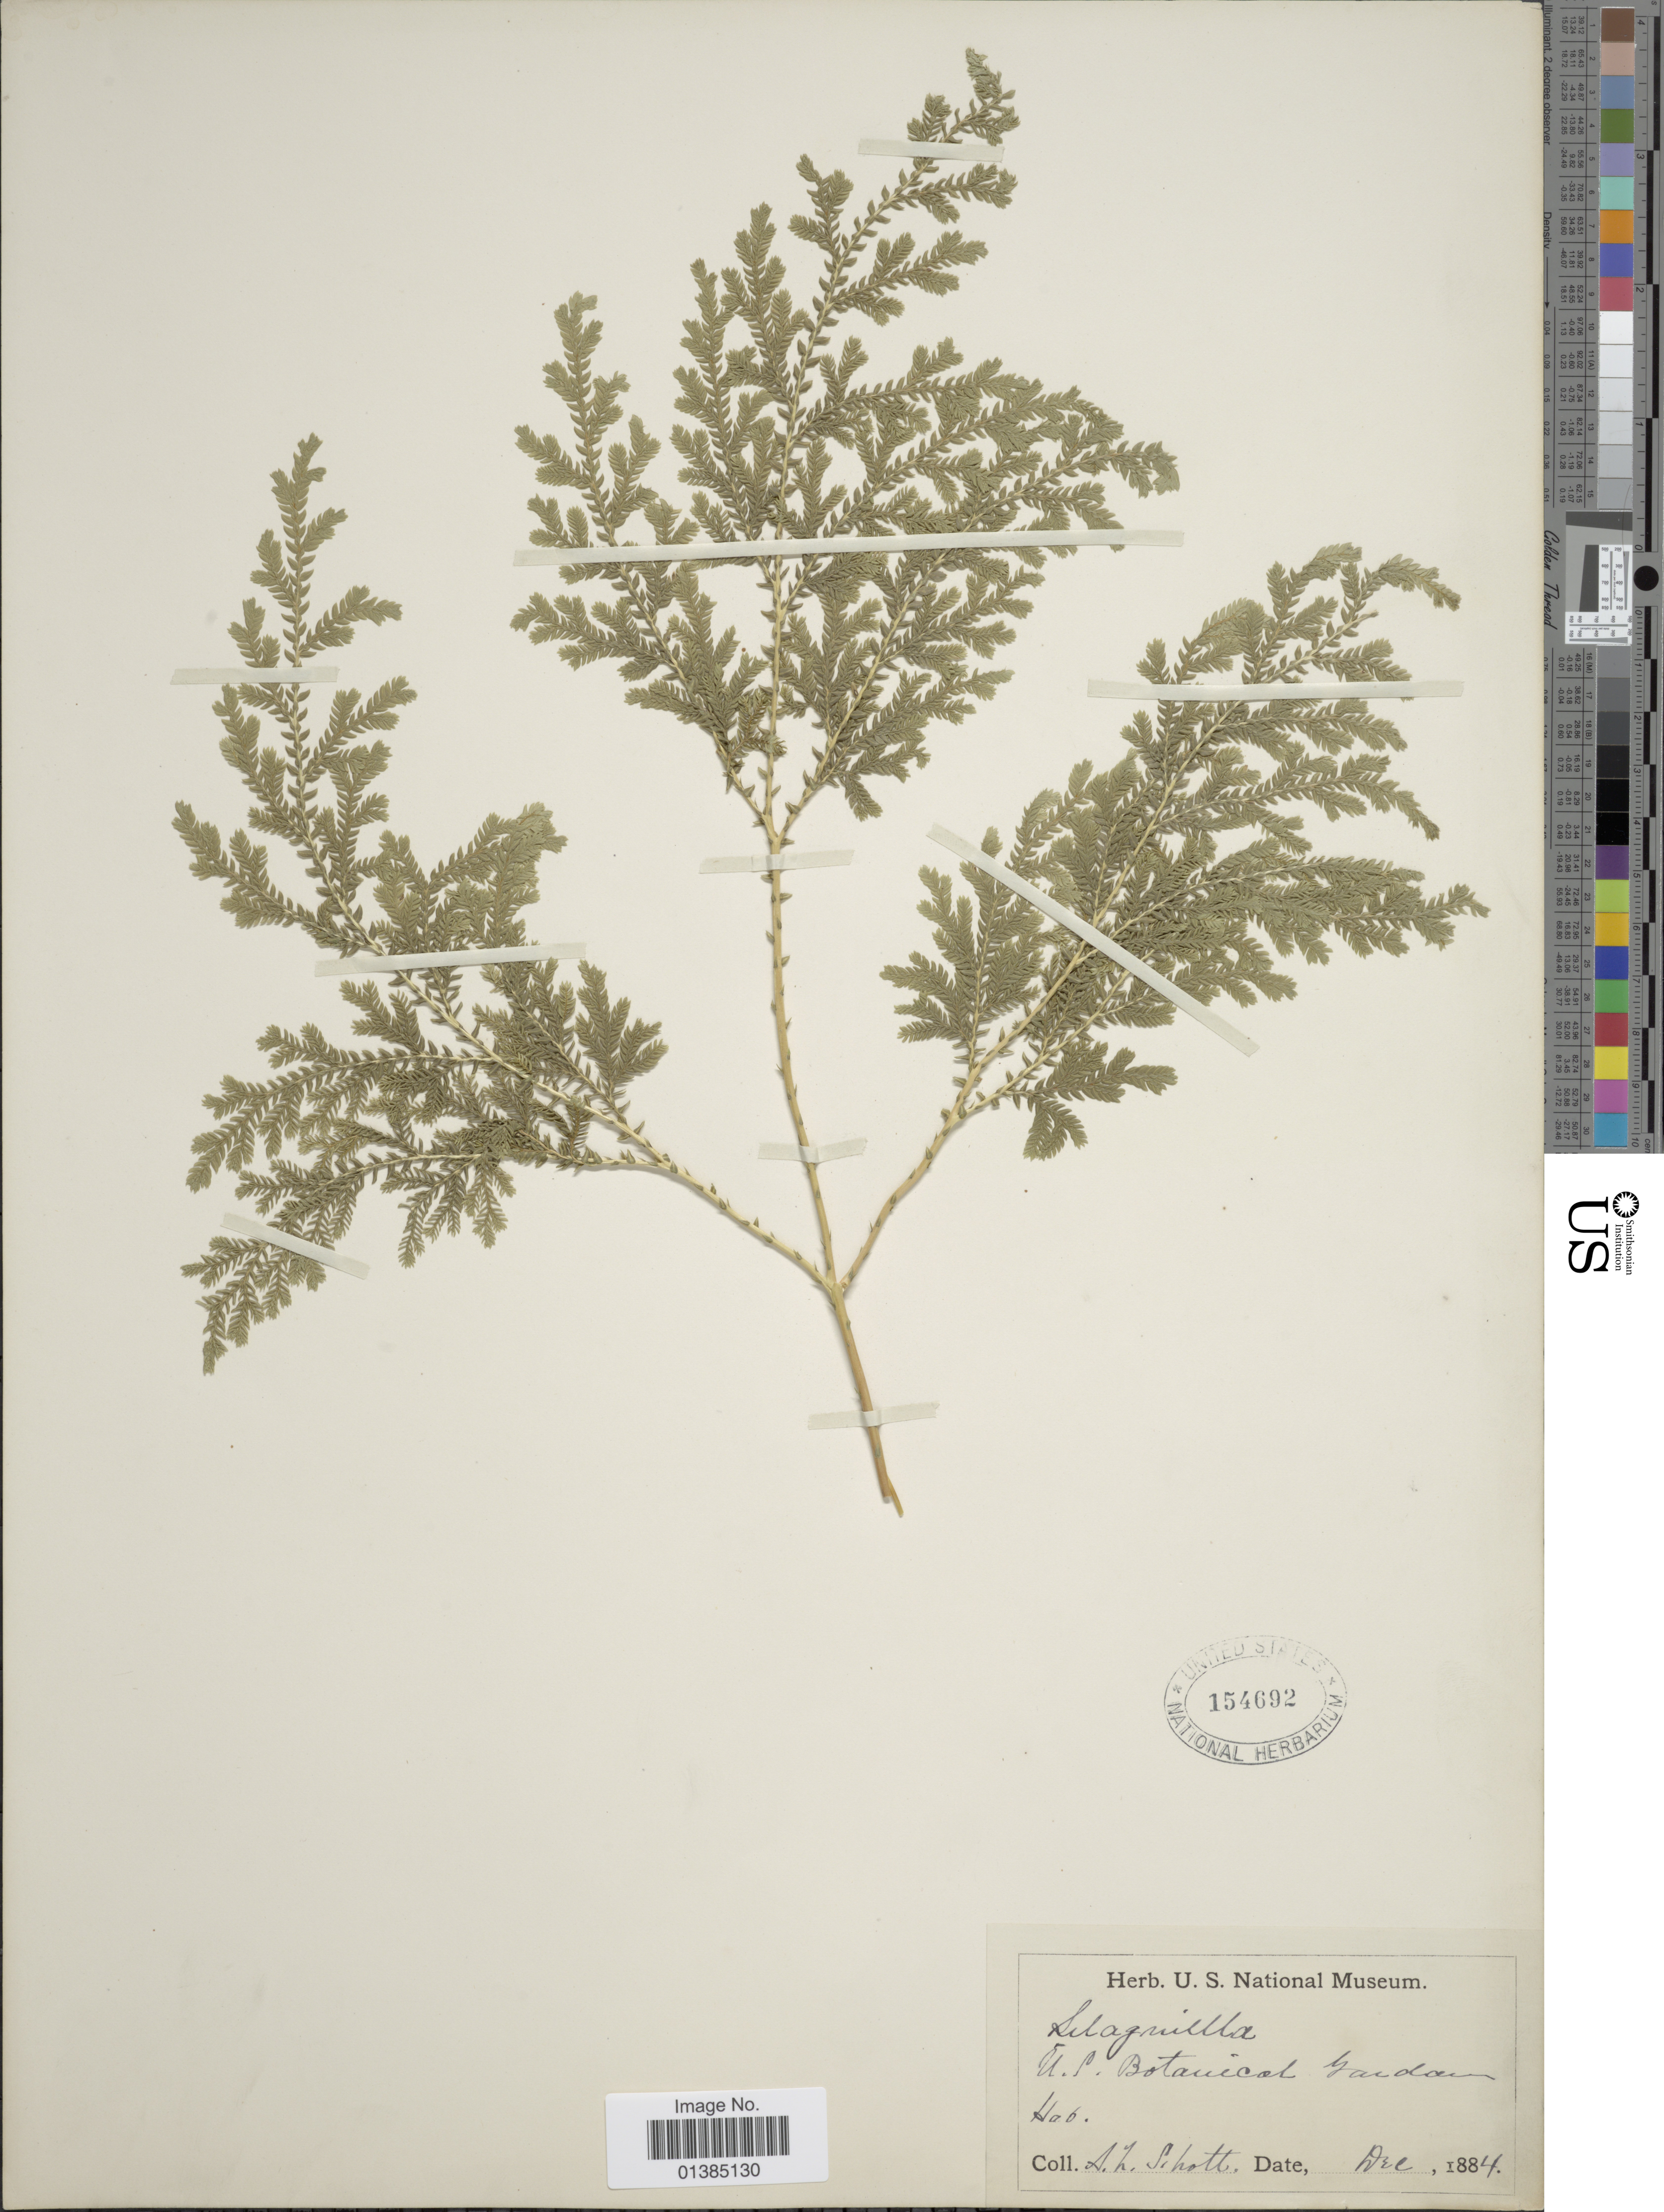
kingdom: Plantae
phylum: Tracheophyta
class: Lycopodiopsida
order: Selaginellales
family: Selaginellaceae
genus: Selaginella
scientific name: Selaginella sp.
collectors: A. L. Schott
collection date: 1884-12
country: United States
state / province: District of Columbia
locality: U.S. Botanical Garden.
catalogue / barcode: US 154692